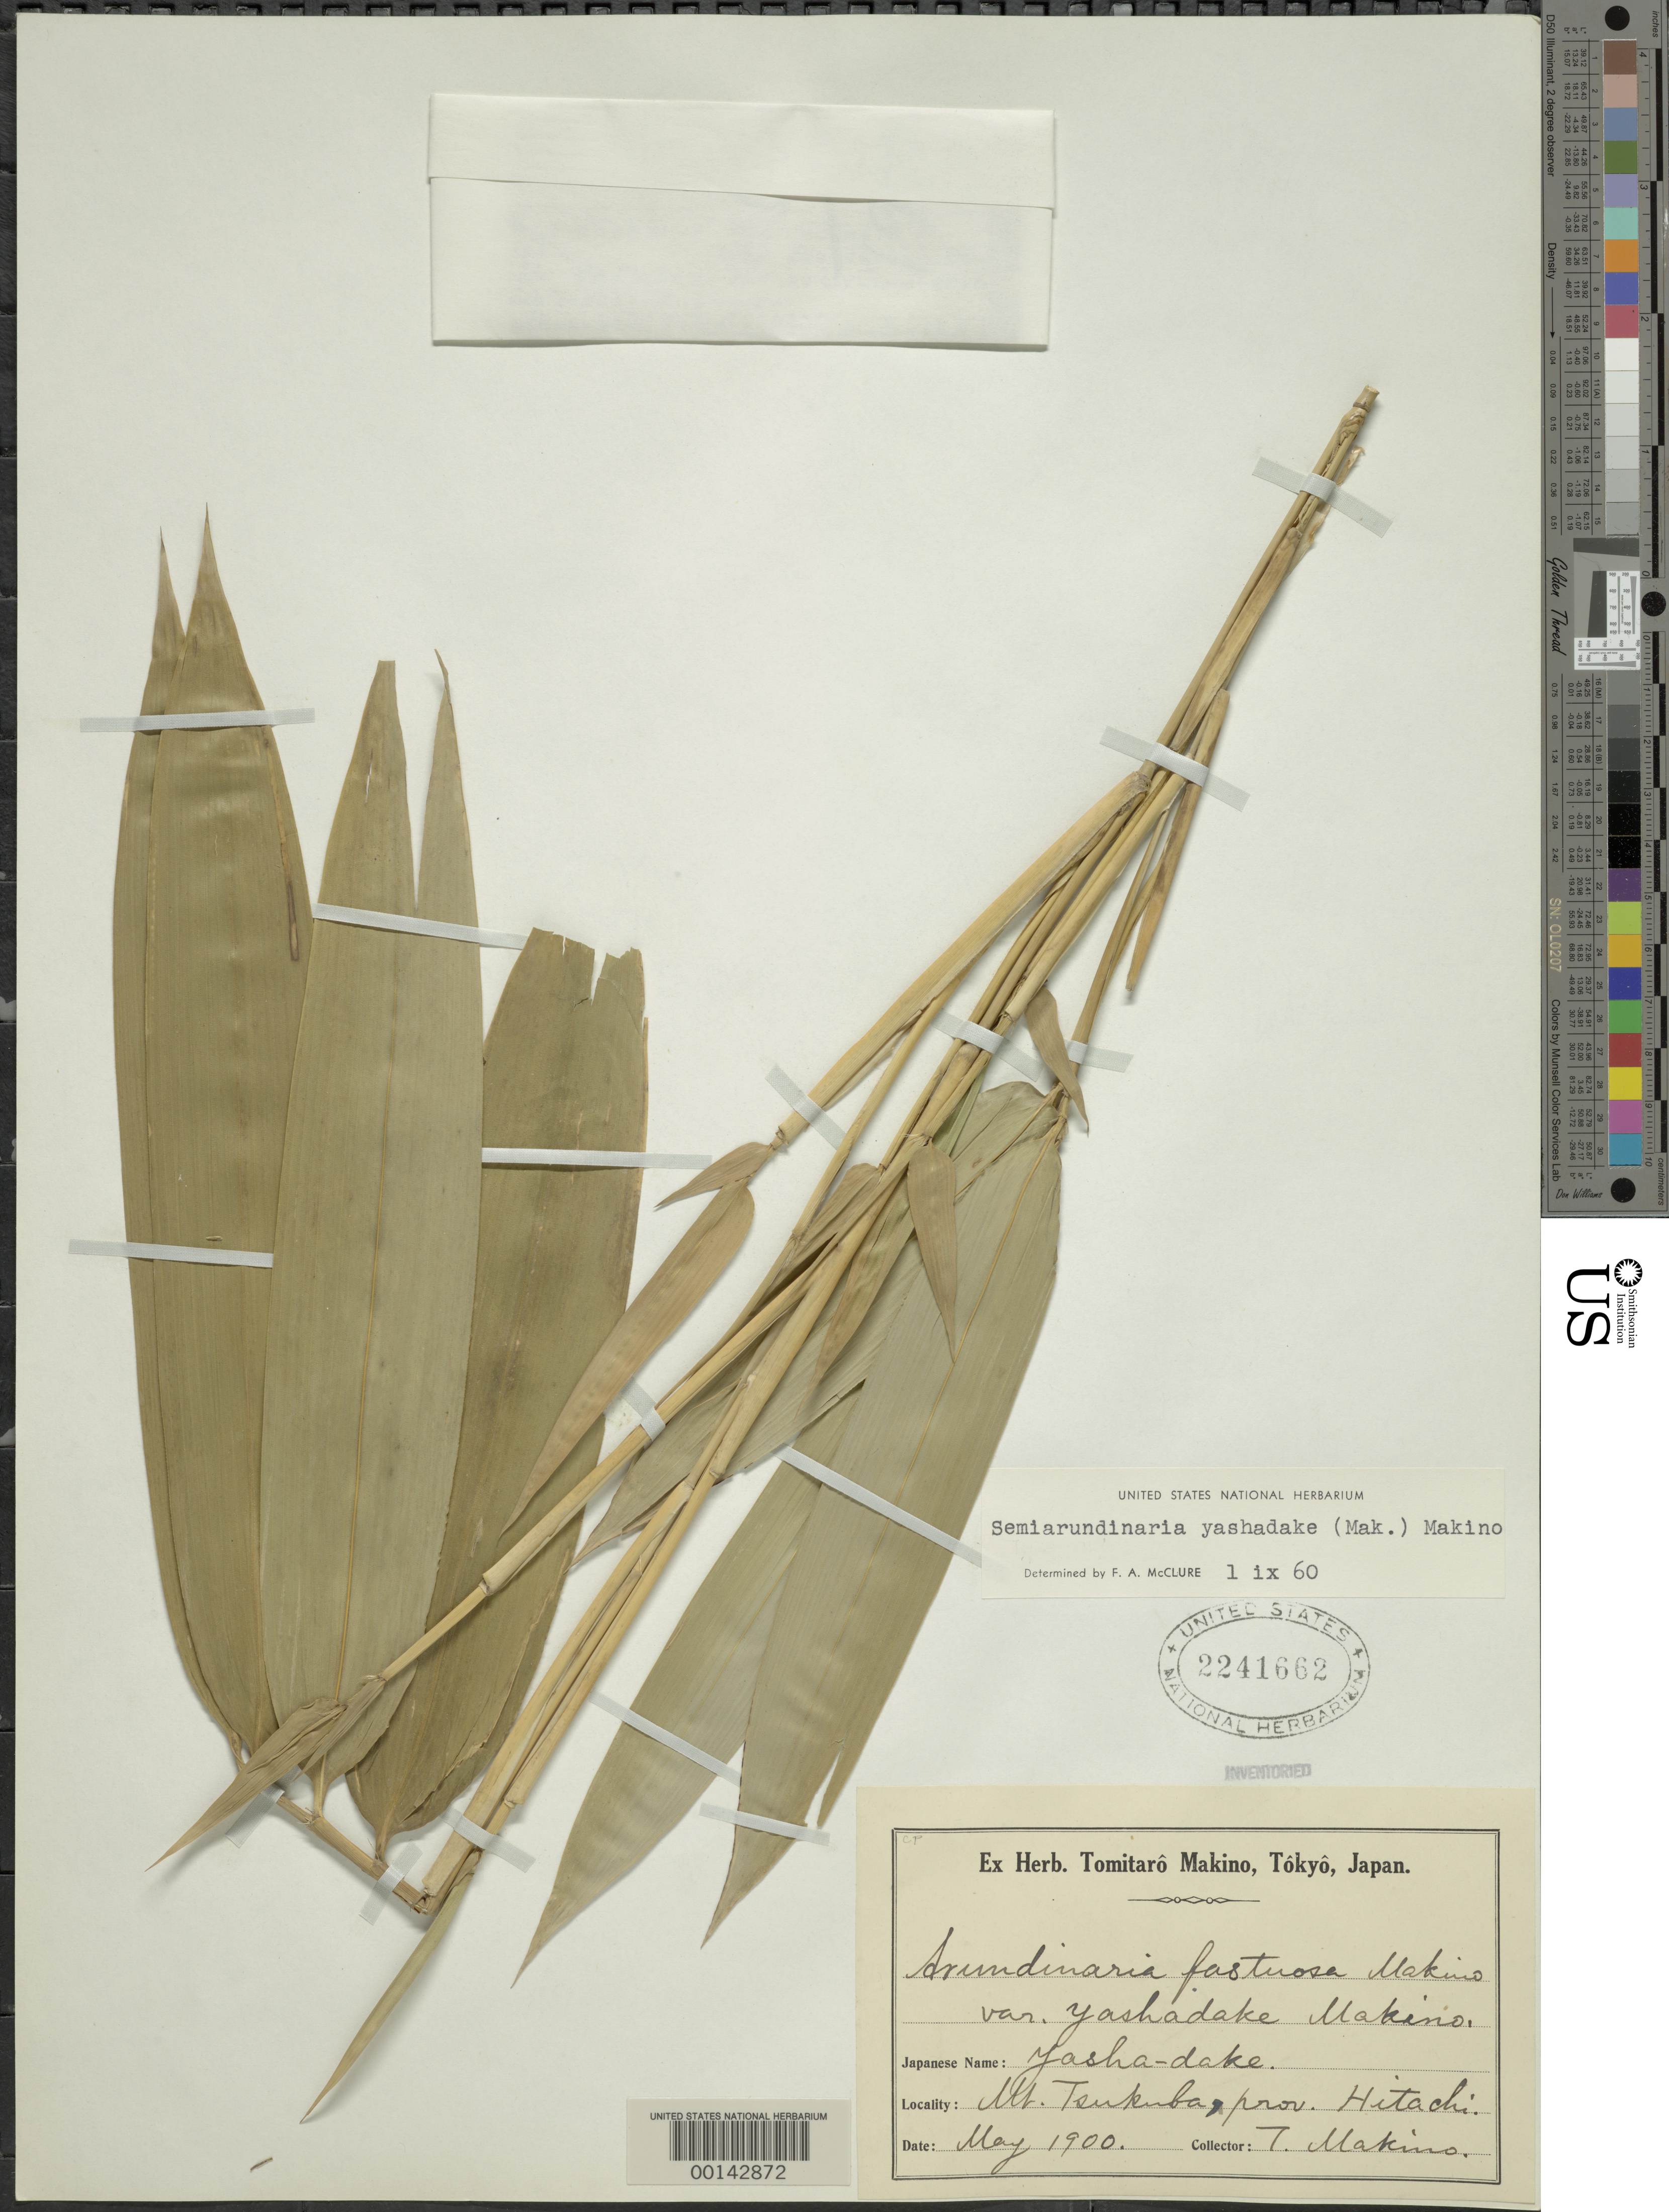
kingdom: Plantae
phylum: Tracheophyta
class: Liliopsida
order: Poales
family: Poaceae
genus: Semiarundinaria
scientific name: Semiarundinaria fastuosa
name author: Makino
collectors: T. Makino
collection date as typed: May 1900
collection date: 1900-05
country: Japan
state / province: Ibaraki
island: Honshu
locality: Hitachi, mt. tsukuba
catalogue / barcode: US 2241662